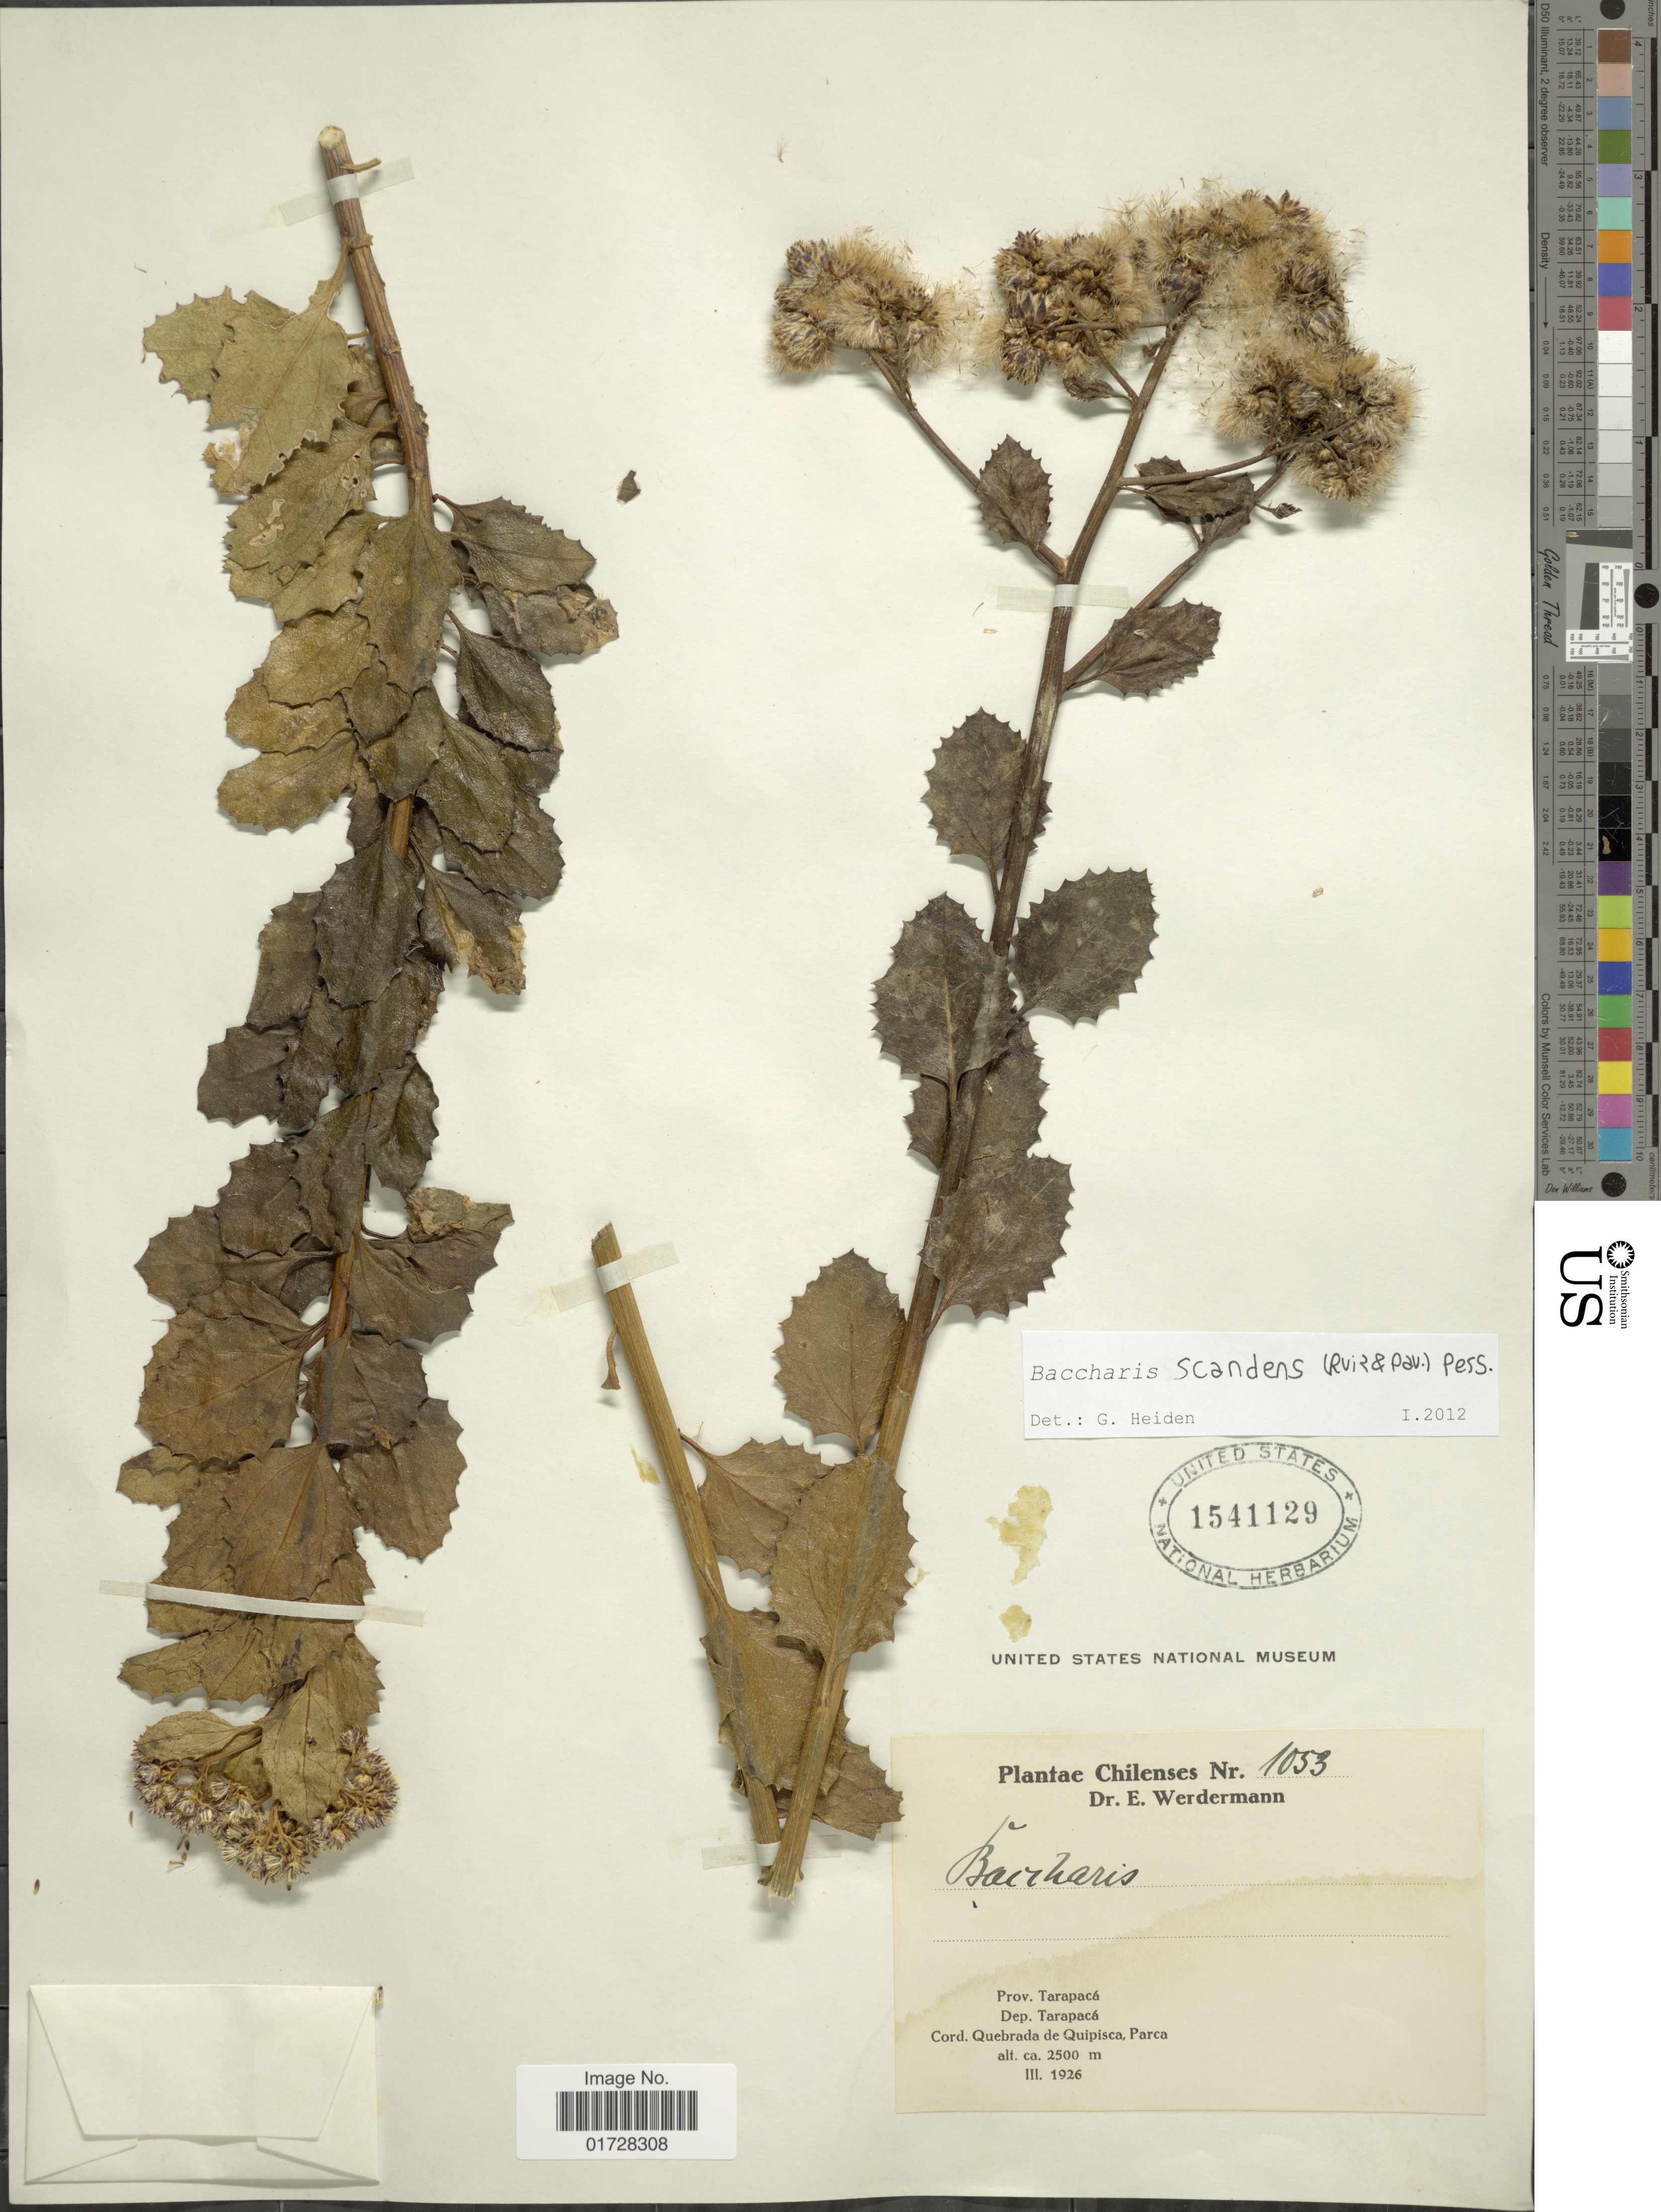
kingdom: Plantae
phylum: Tracheophyta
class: Magnoliopsida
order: Asterales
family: Asteraceae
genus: Baccharis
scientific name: Baccharis scandens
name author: (Ruiz & Pav.) Pers.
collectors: E. Werdermann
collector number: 1053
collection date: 1926-03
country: Chile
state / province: Tarapacá (I)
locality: Dep. Tarapaca, Cord. Quebrada de Quipisca, Parca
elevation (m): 2500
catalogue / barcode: US 1541129